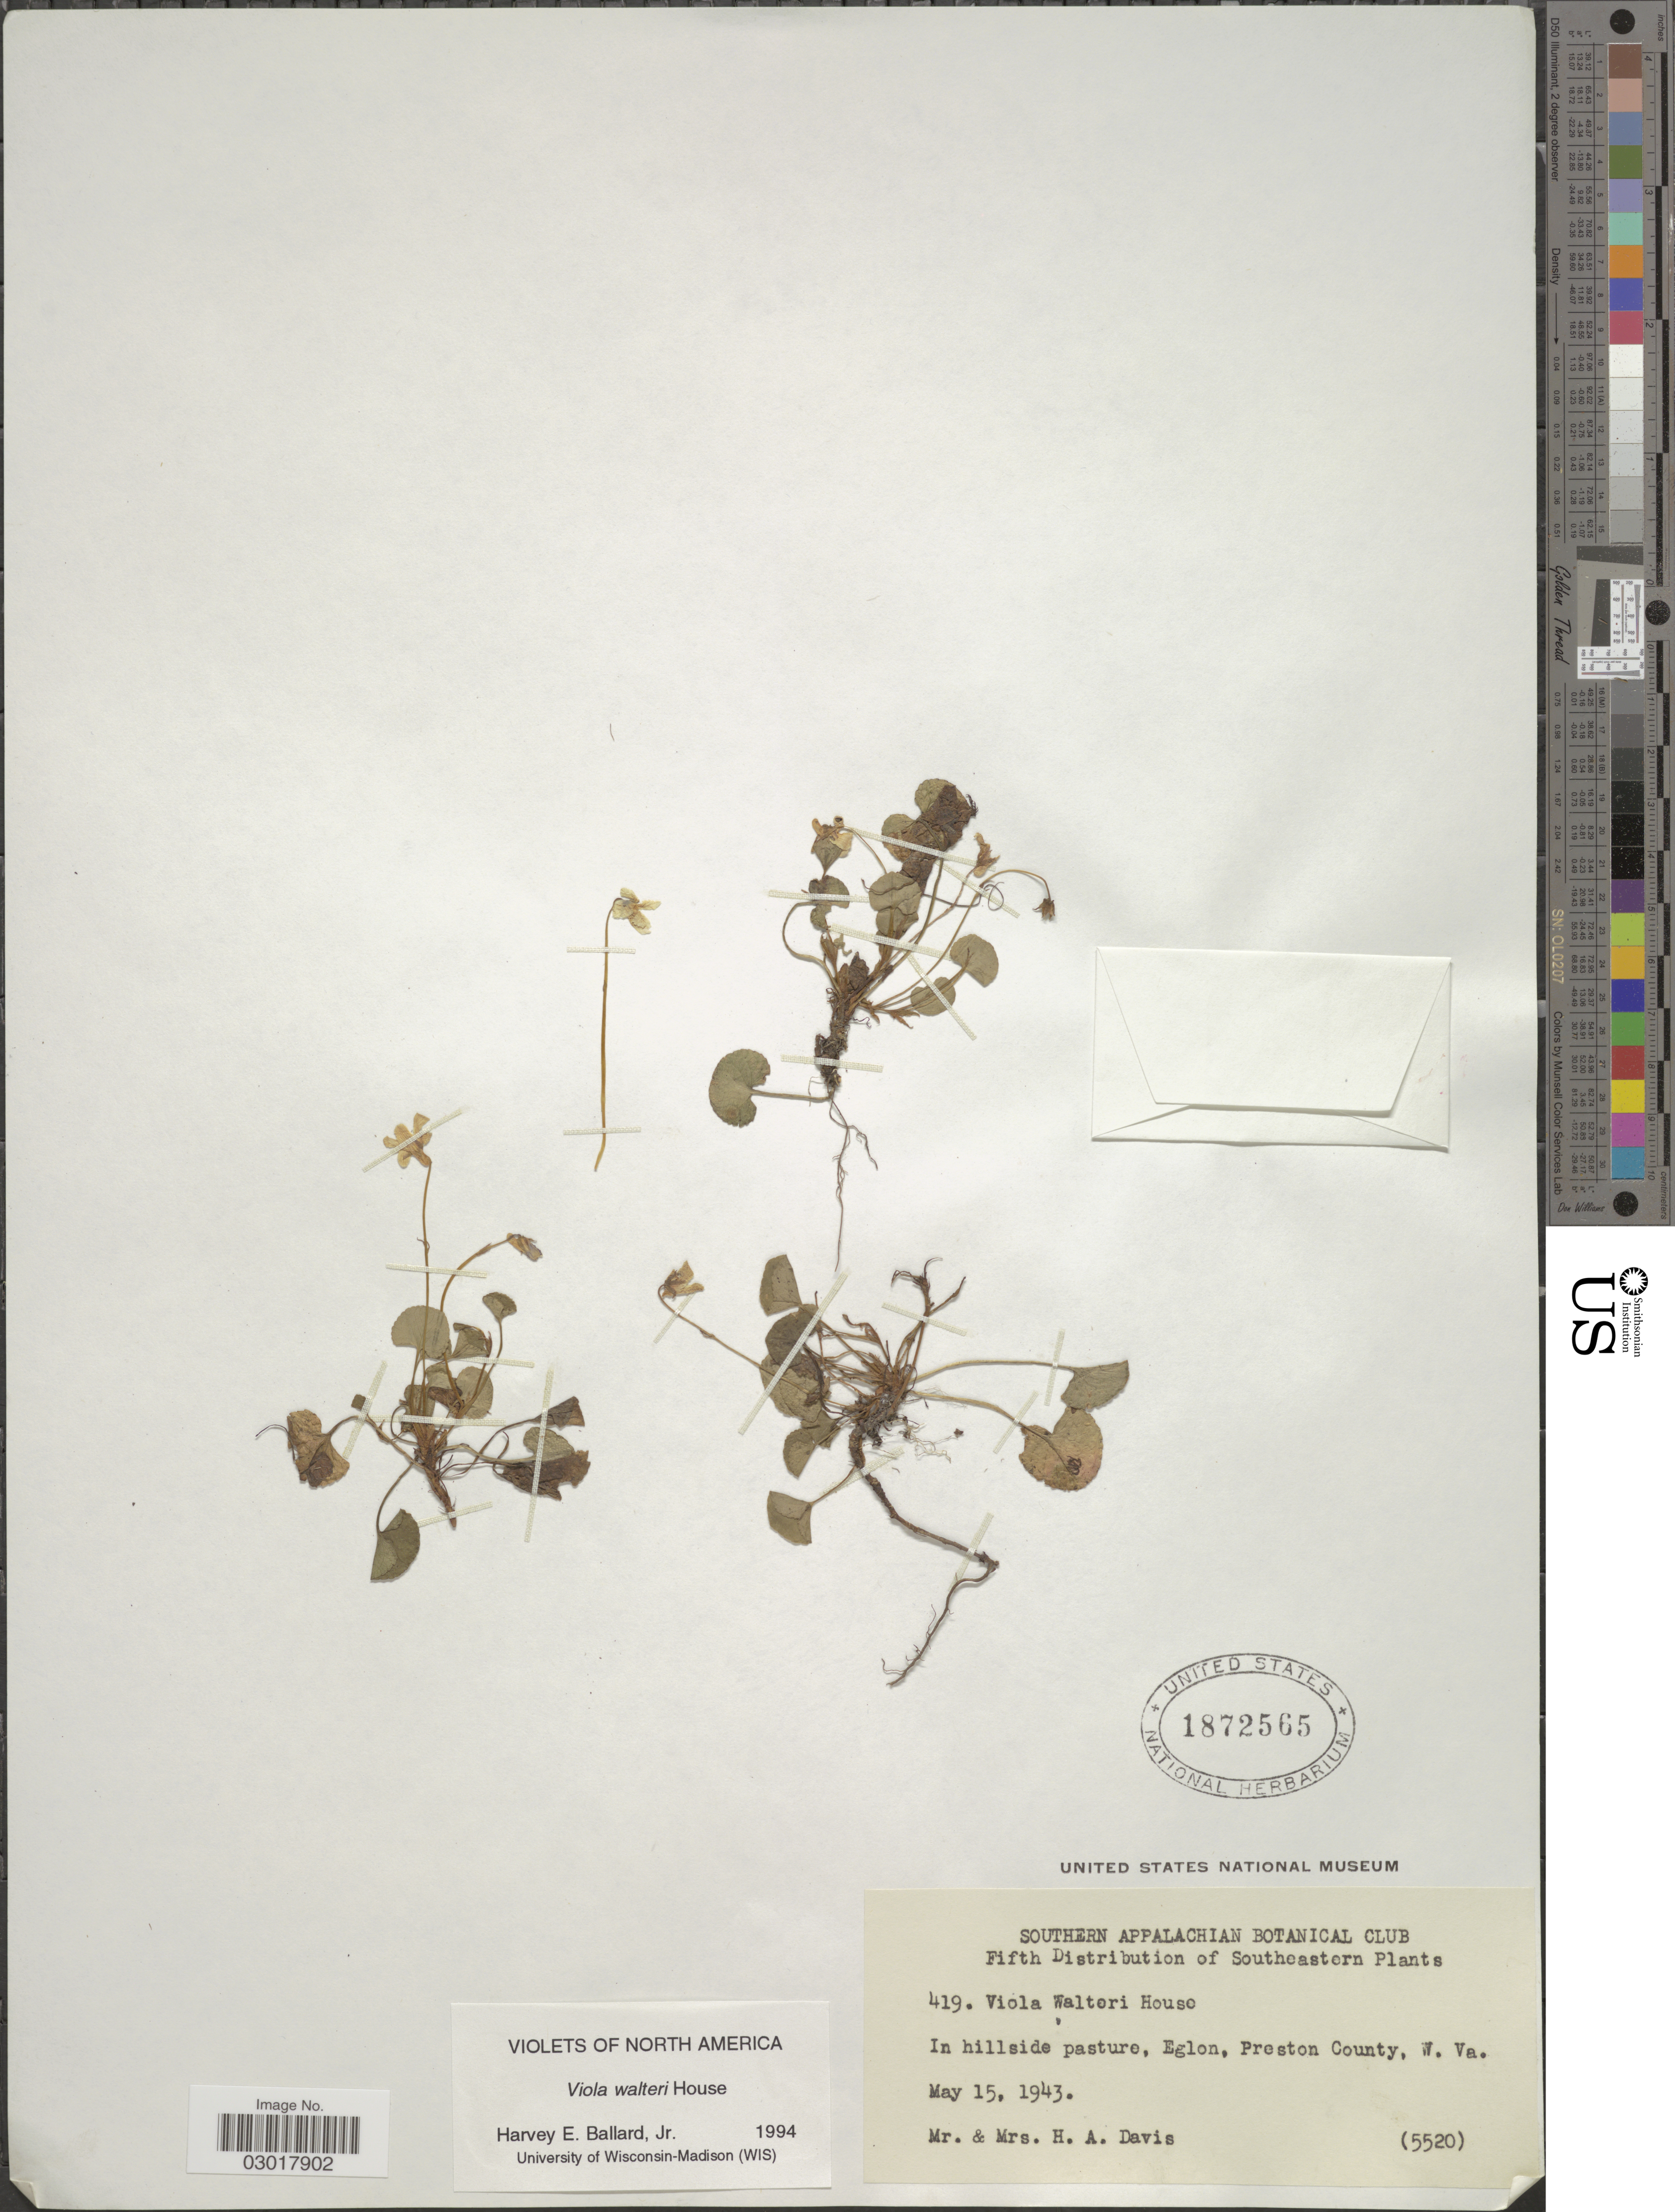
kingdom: Plantae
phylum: Tracheophyta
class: Magnoliopsida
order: Malpighiales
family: Violaceae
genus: Viola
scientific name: Viola walteri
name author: House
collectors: H. Davis & H. Davis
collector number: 5520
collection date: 1943-05-15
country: United States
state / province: West Virginia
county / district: Preston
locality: Eglon, Preston County.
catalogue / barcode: US 1872565